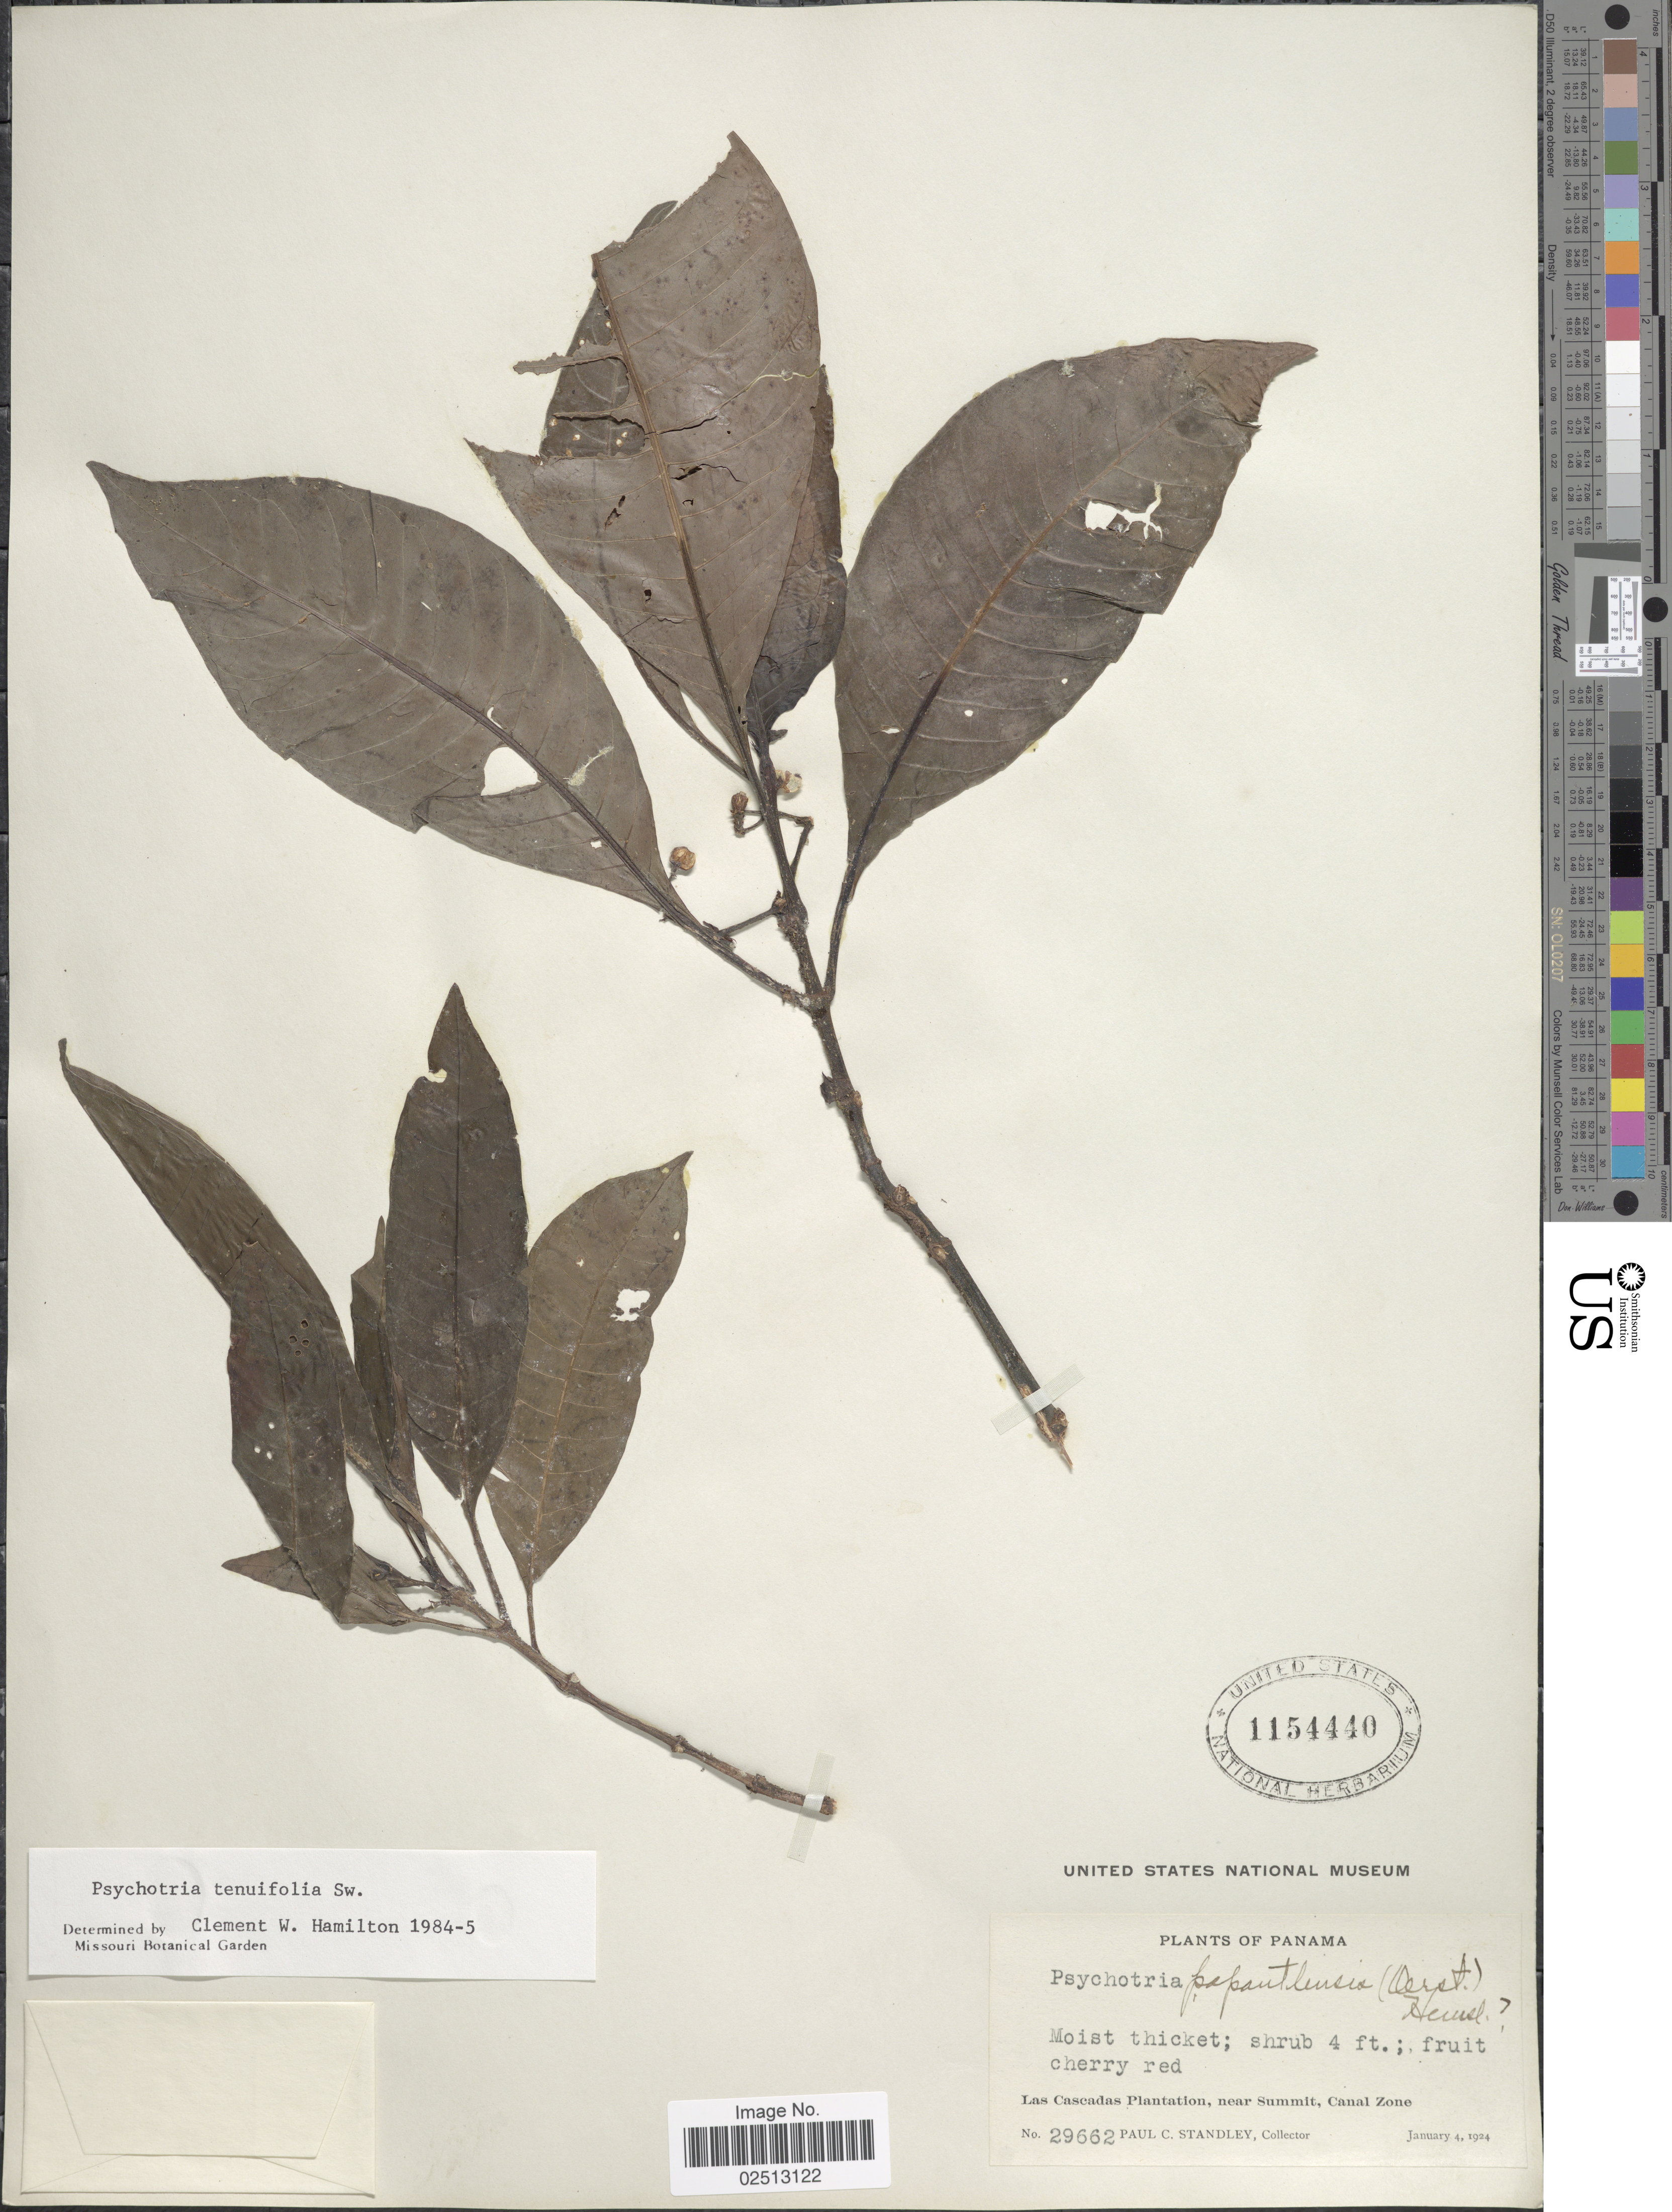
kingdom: Plantae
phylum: Tracheophyta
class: Magnoliopsida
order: Gentianales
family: Rubiaceae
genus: Psychotria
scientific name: Psychotria tenuifolia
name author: Sw.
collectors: P. C. Standley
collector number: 29662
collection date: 1924-01-04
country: Panama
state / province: Colón / Panamá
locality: Las Cascadas, Plantation, near Summit, Canal Zone.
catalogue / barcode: US 1154440